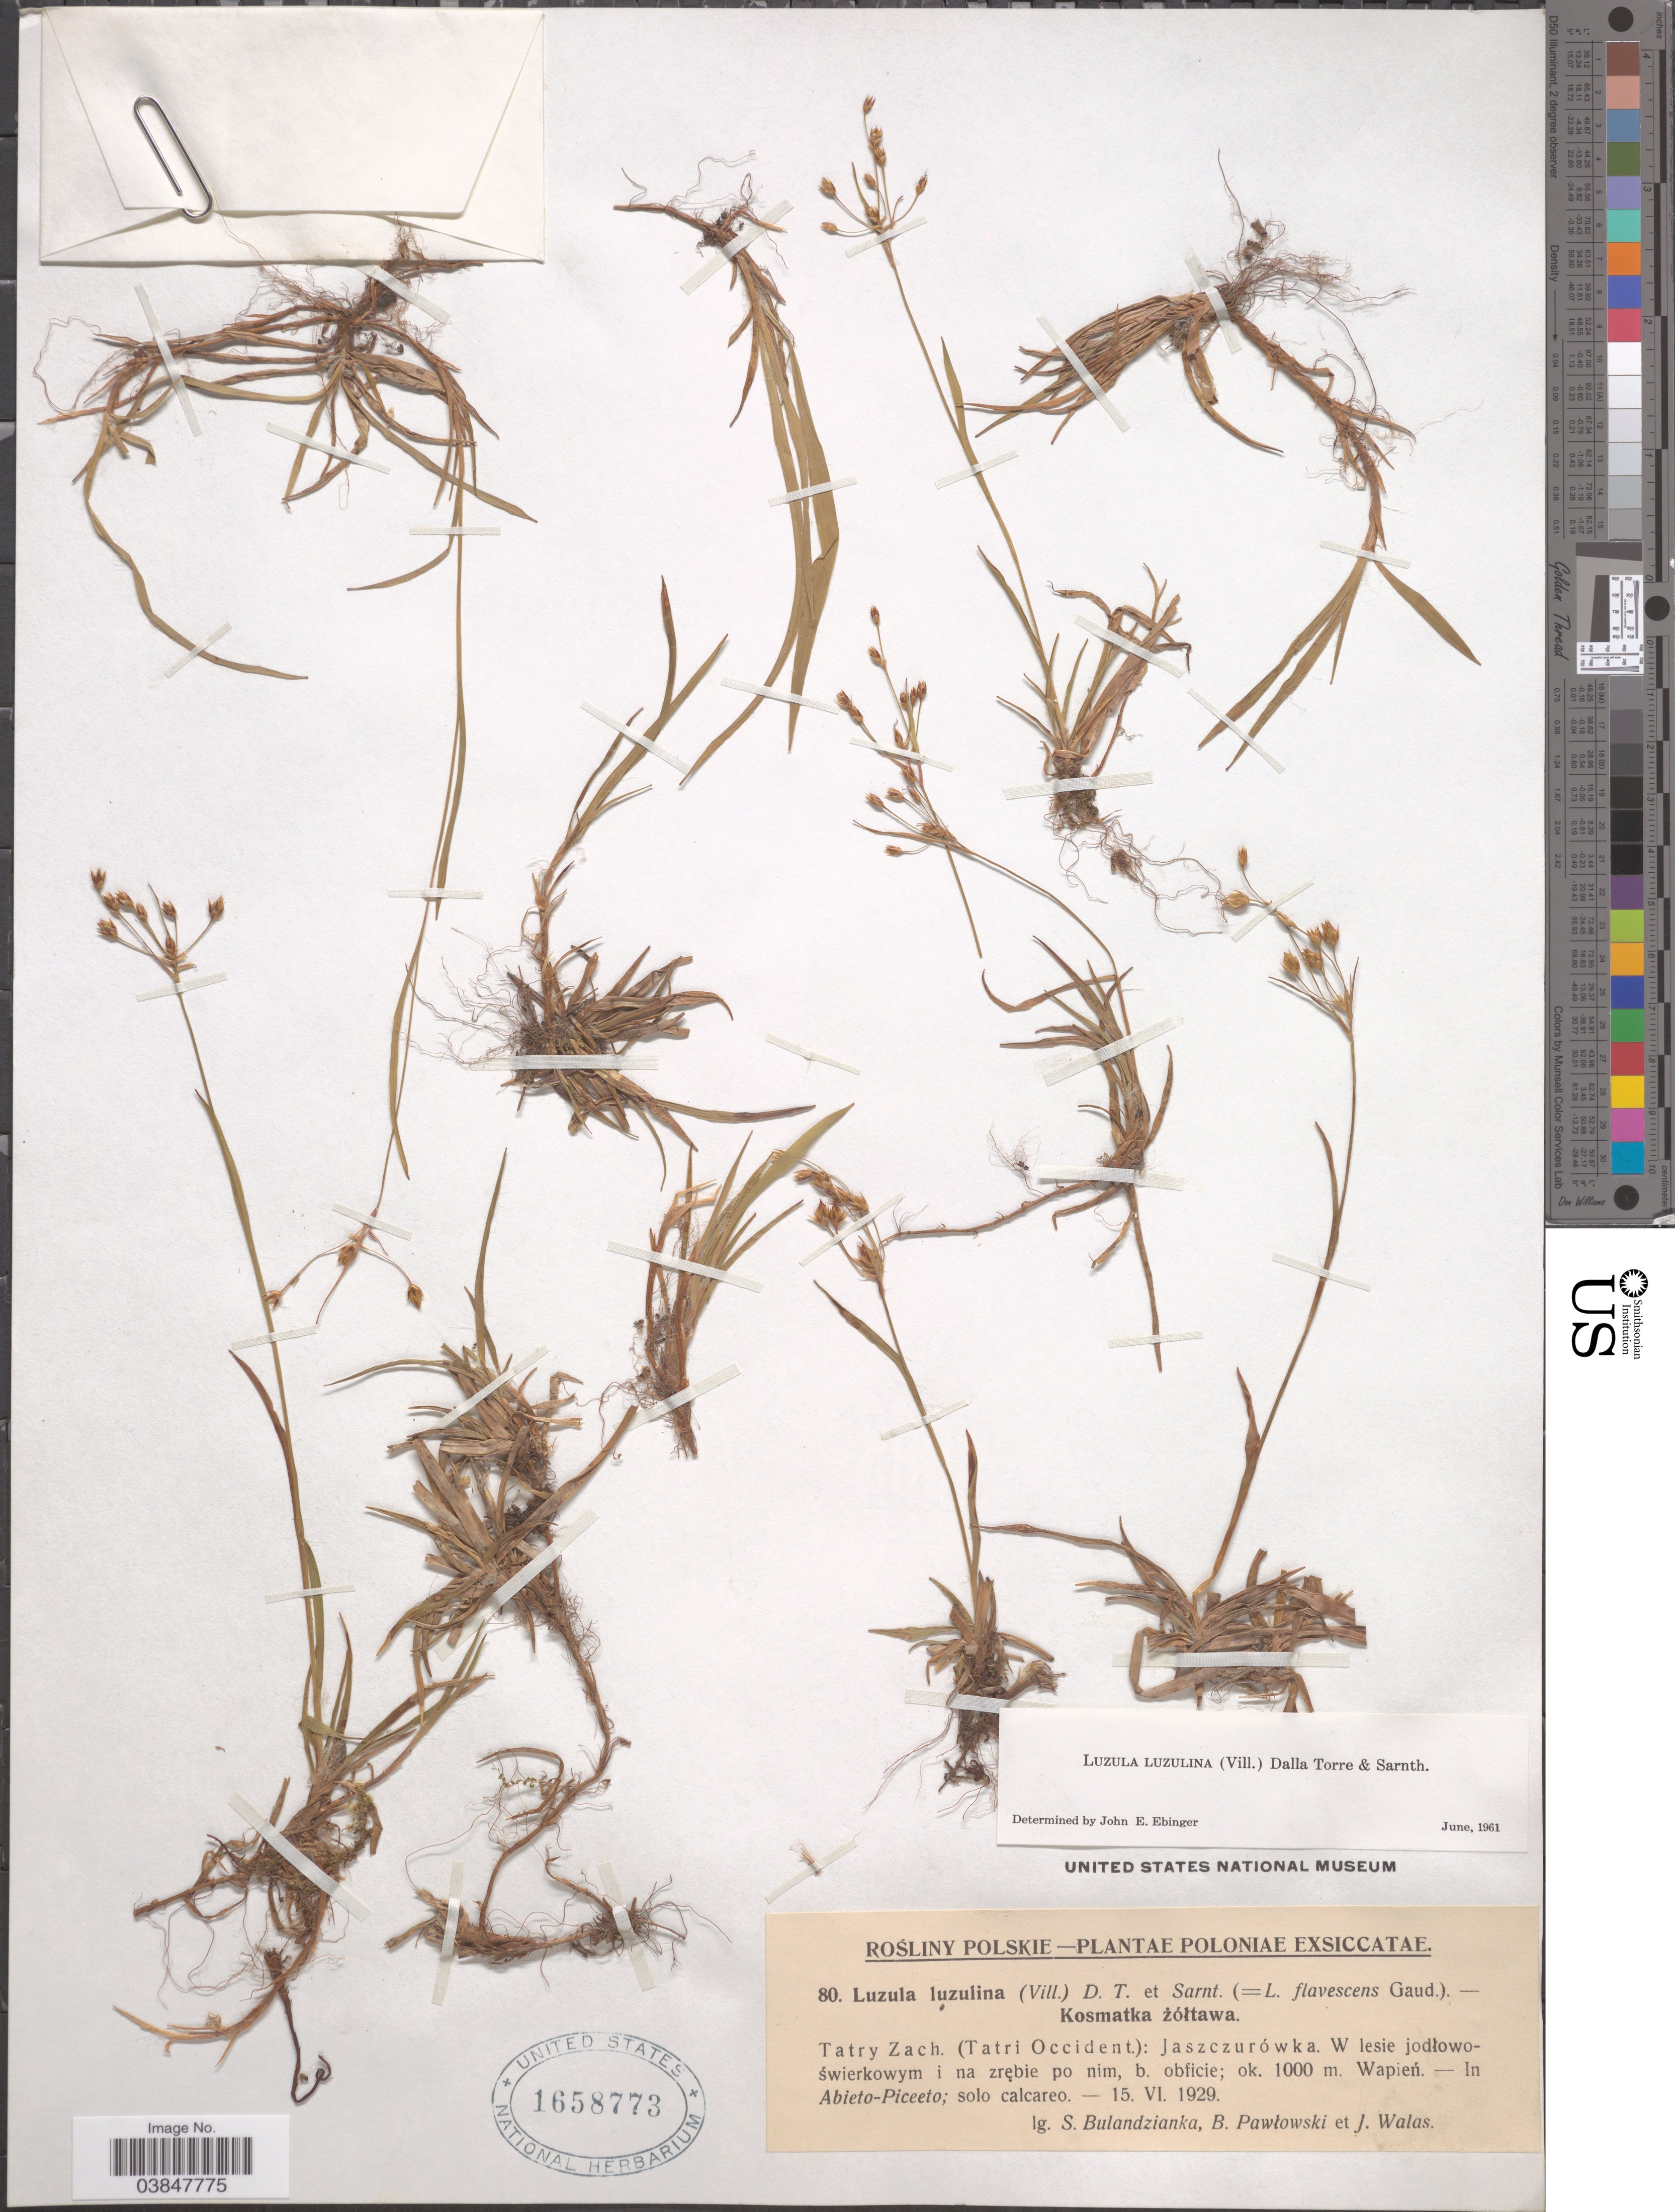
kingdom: Plantae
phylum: Tracheophyta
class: Liliopsida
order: Poales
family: Juncaceae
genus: Luzula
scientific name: Luzula luzulina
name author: (Vill.) Racib.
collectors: S. Bulandzianka, B. Pawlowski & J. Walas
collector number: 80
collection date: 1929-06-15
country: Poland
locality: Poloniae. Tatry Zach. (Tatri Occident.): Jaszczurówka. Wapien.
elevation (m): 1000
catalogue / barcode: US 1658773